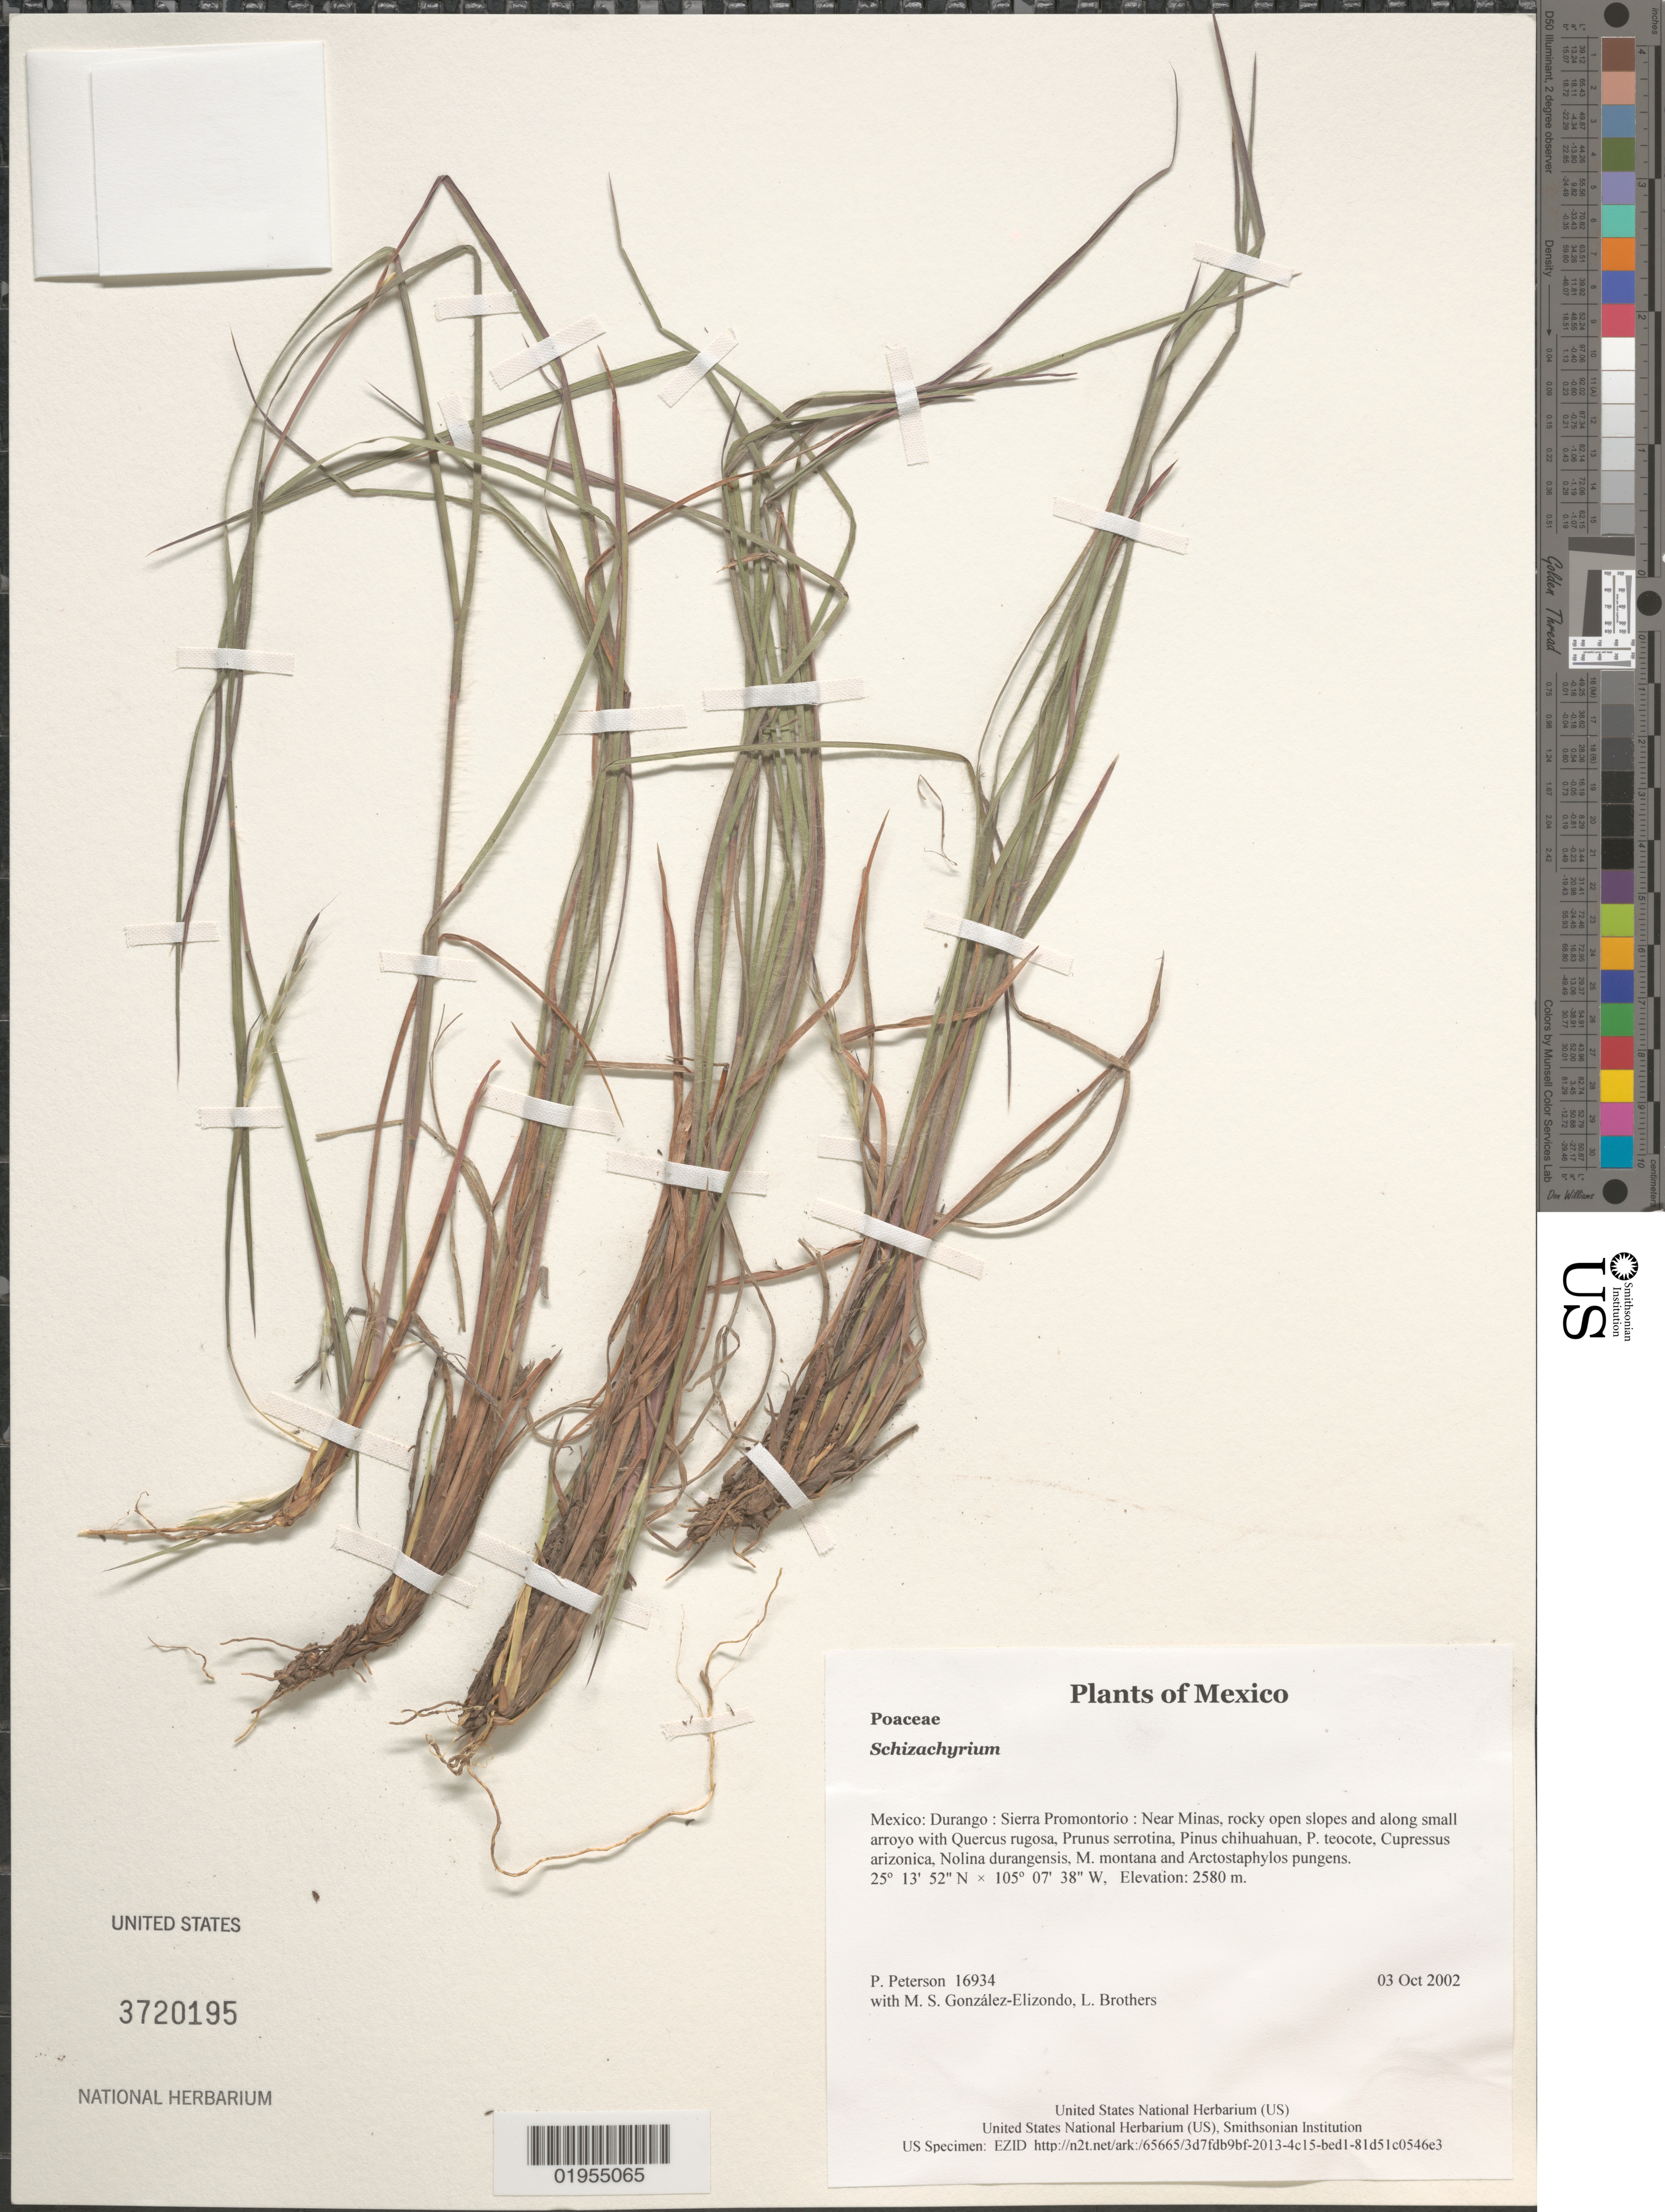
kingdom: Plantae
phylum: Tracheophyta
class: Liliopsida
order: Poales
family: Poaceae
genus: Schizachyrium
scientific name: Schizachyrium sp.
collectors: P. M. Peterson, M. S. González-Elizondo & L. E. Brothers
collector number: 16934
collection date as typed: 03 Oct 2002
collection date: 2002-10-03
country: Mexico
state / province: Durango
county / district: Sierra Promontorio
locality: Near Minas, rocky open slopes and along small arroyo with Quercus rugosa, Prunus serrotina, Pinus chihuahuan, P. teocote, Cupressus arizonica, Nolina durangensis, M. montana and Arctostaphylos pungens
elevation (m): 2580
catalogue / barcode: US 3720195